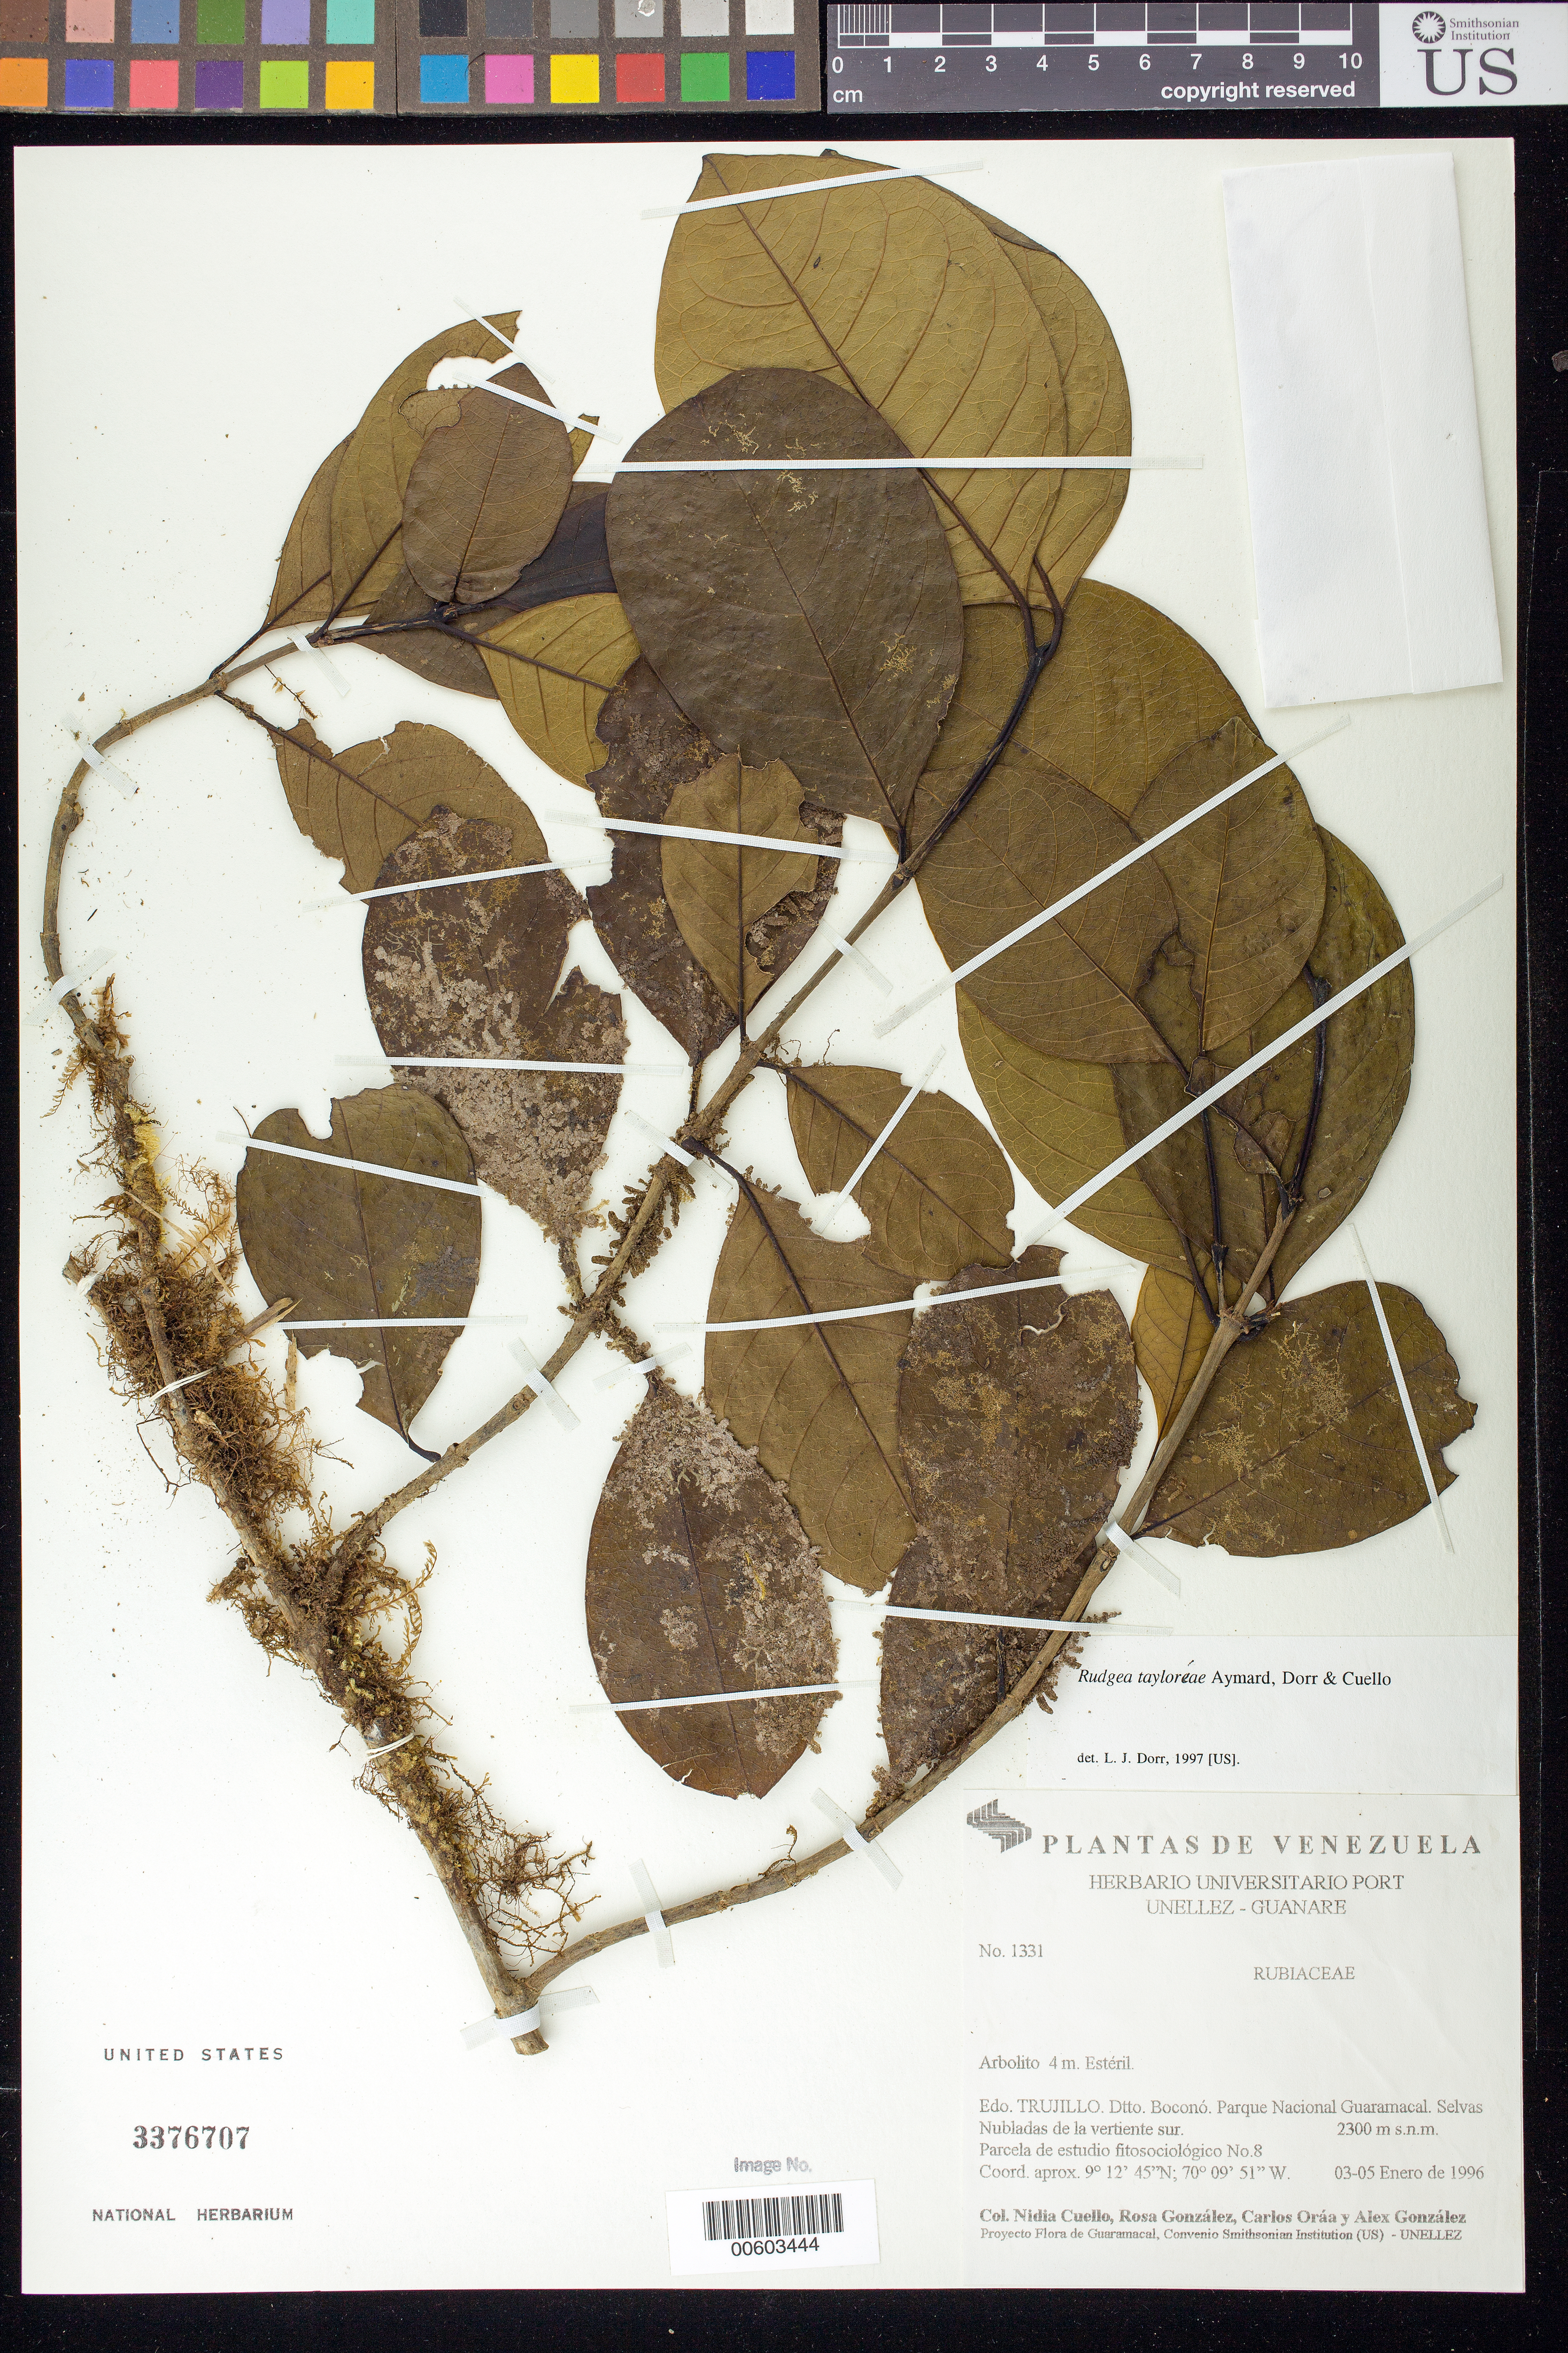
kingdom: Plantae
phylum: Tracheophyta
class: Magnoliopsida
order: Gentianales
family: Rubiaceae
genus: Rudgea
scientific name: Rudgea tayloriae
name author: Aymard et al.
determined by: Dorr, L. J., (BOT), Smithsonian Institution - National Museum of Natural History (UNITED STATES)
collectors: N. L. Cuello, R. González, C. Oráa & A. Gonzáles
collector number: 1331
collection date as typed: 03 Jan 1996 to 05 Jan 1996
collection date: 1996-01-03/1996-01-05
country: Venezuela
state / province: Trujillo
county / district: Boconó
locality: Parque Nacional Guaramacal. Vertiente S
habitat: Parcela de estudio fitosociológico No. 8.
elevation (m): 2300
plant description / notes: MO, PORT, US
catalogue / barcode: US 3376707